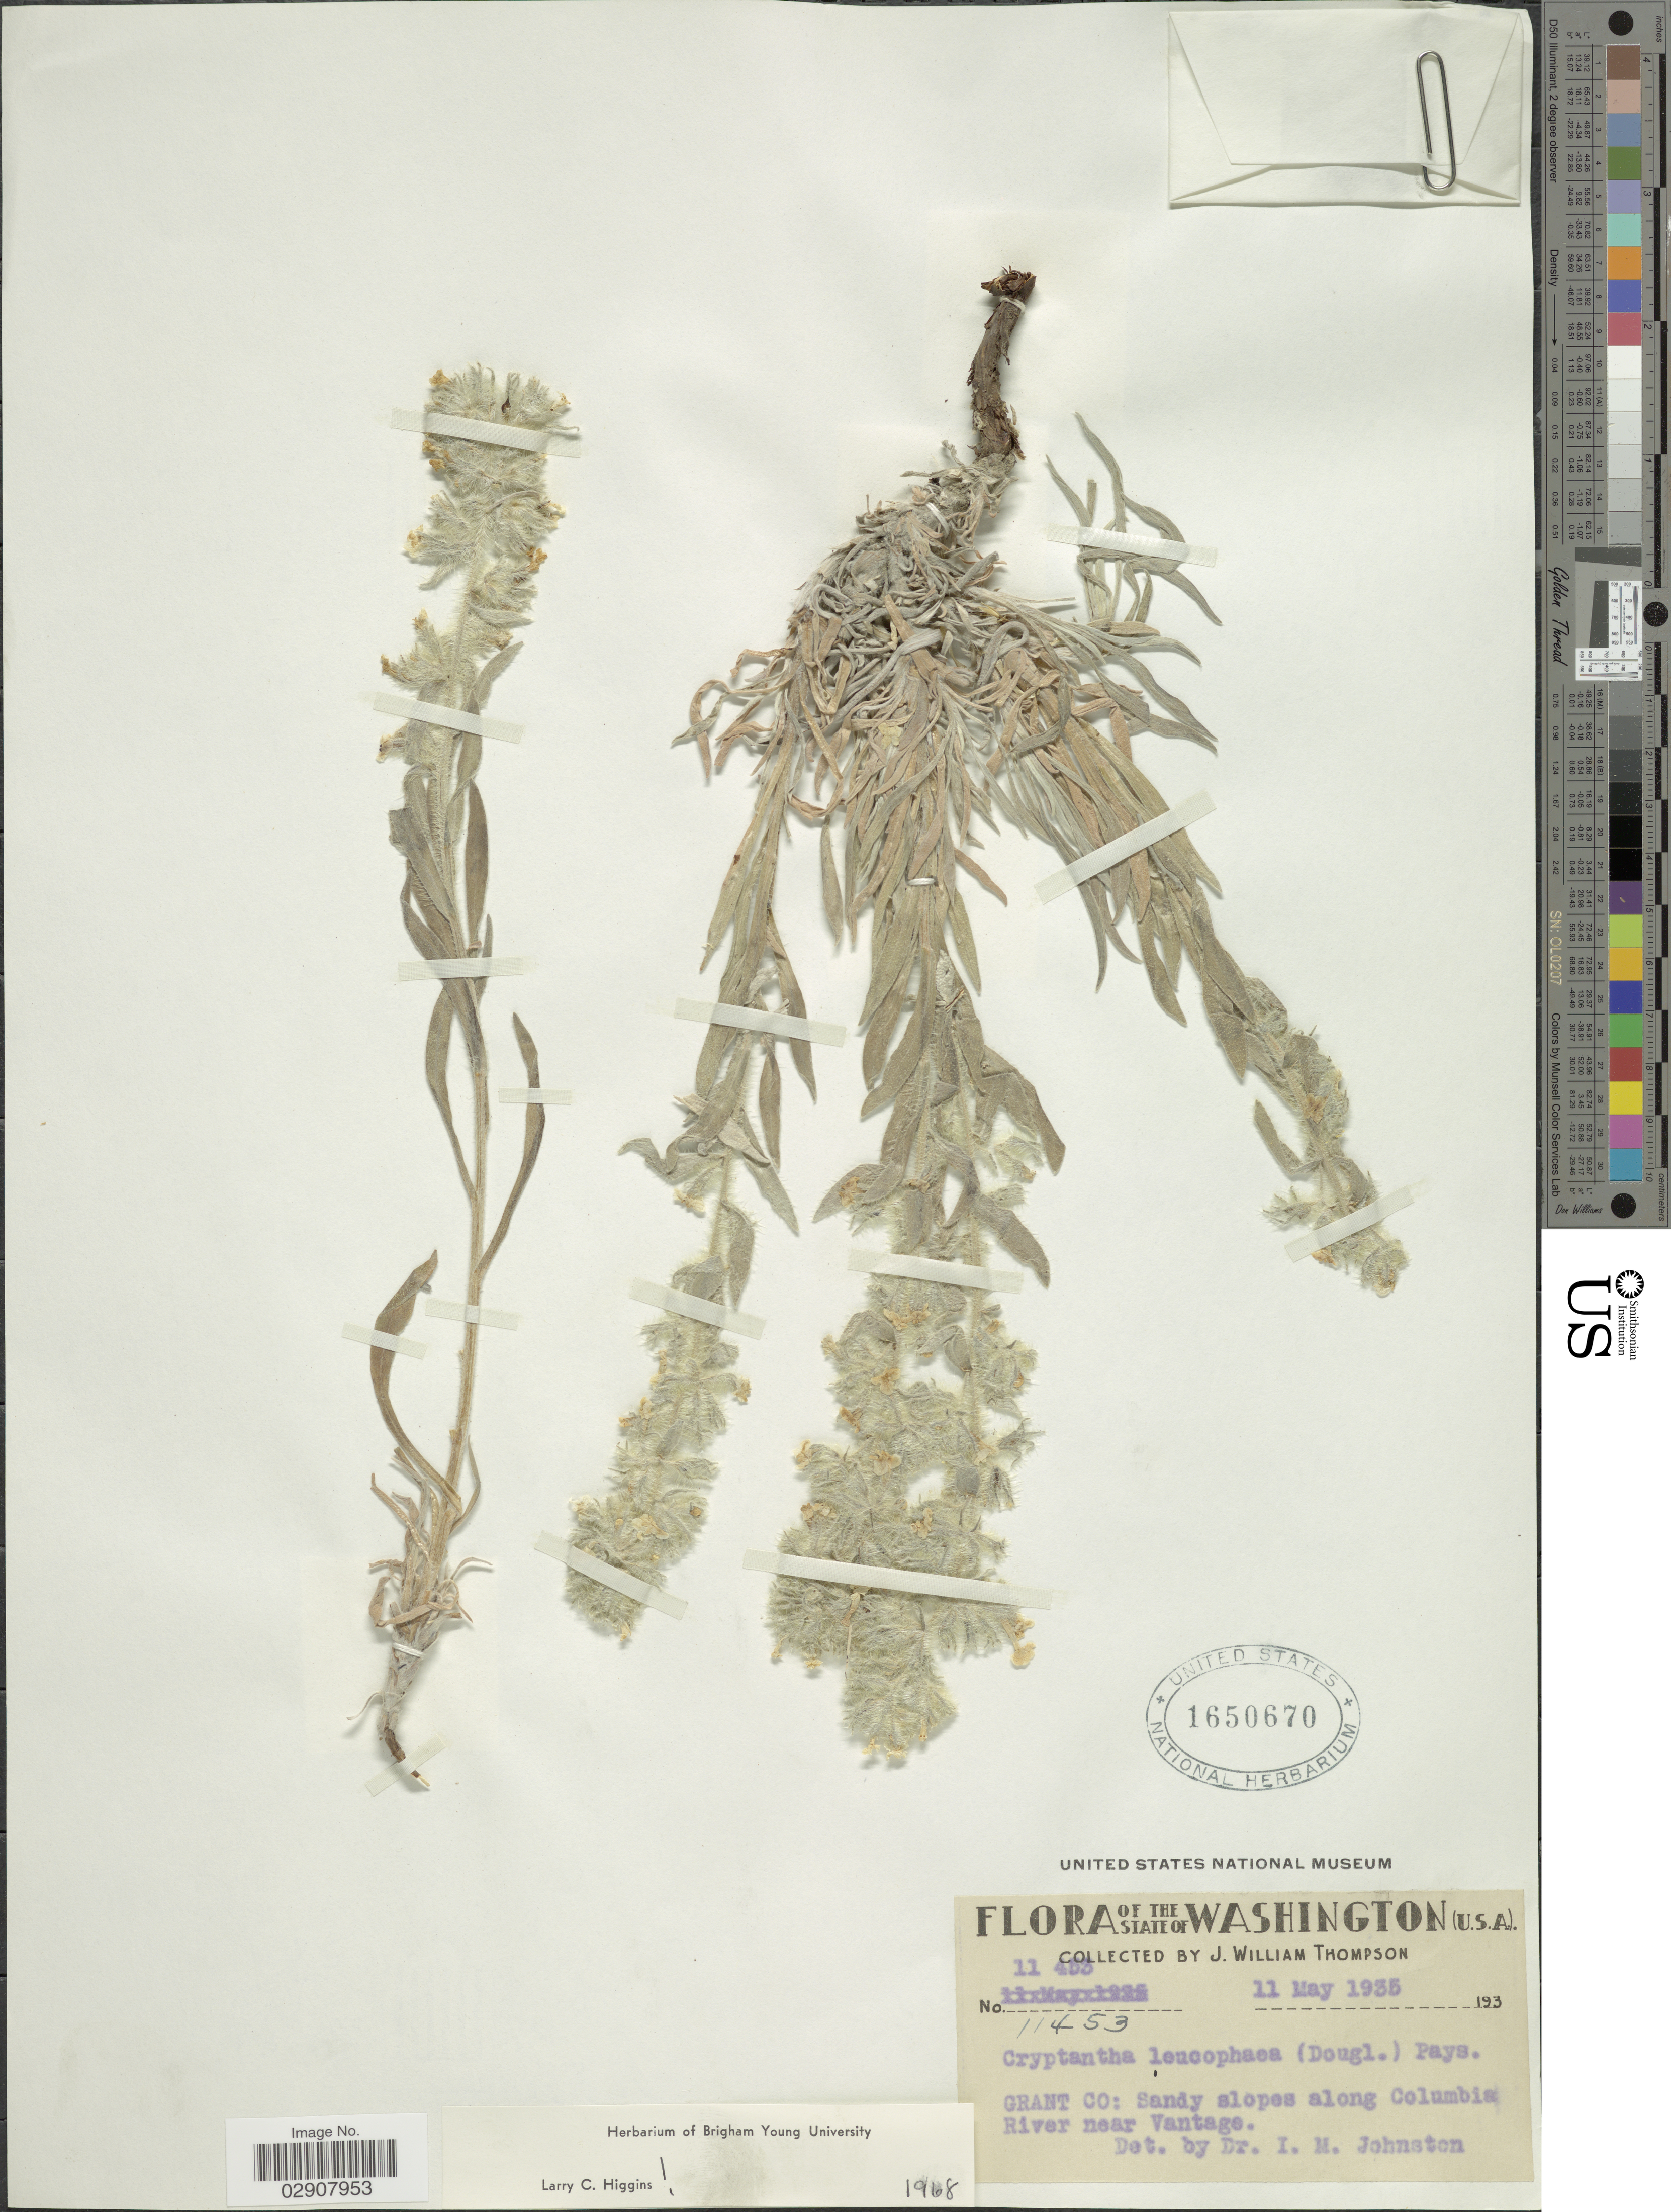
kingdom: Plantae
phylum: Tracheophyta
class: Magnoliopsida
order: Boraginales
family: Boraginaceae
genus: Cryptantha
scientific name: Cryptantha leucophaea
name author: (Douglas ex Lehm.) Payson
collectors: J. W. Thompson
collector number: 11453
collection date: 1935-05-11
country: United States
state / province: Washington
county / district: Grant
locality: Grant Co, Sandy slopes along Columbia River near Vantage.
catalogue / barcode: US 1650670